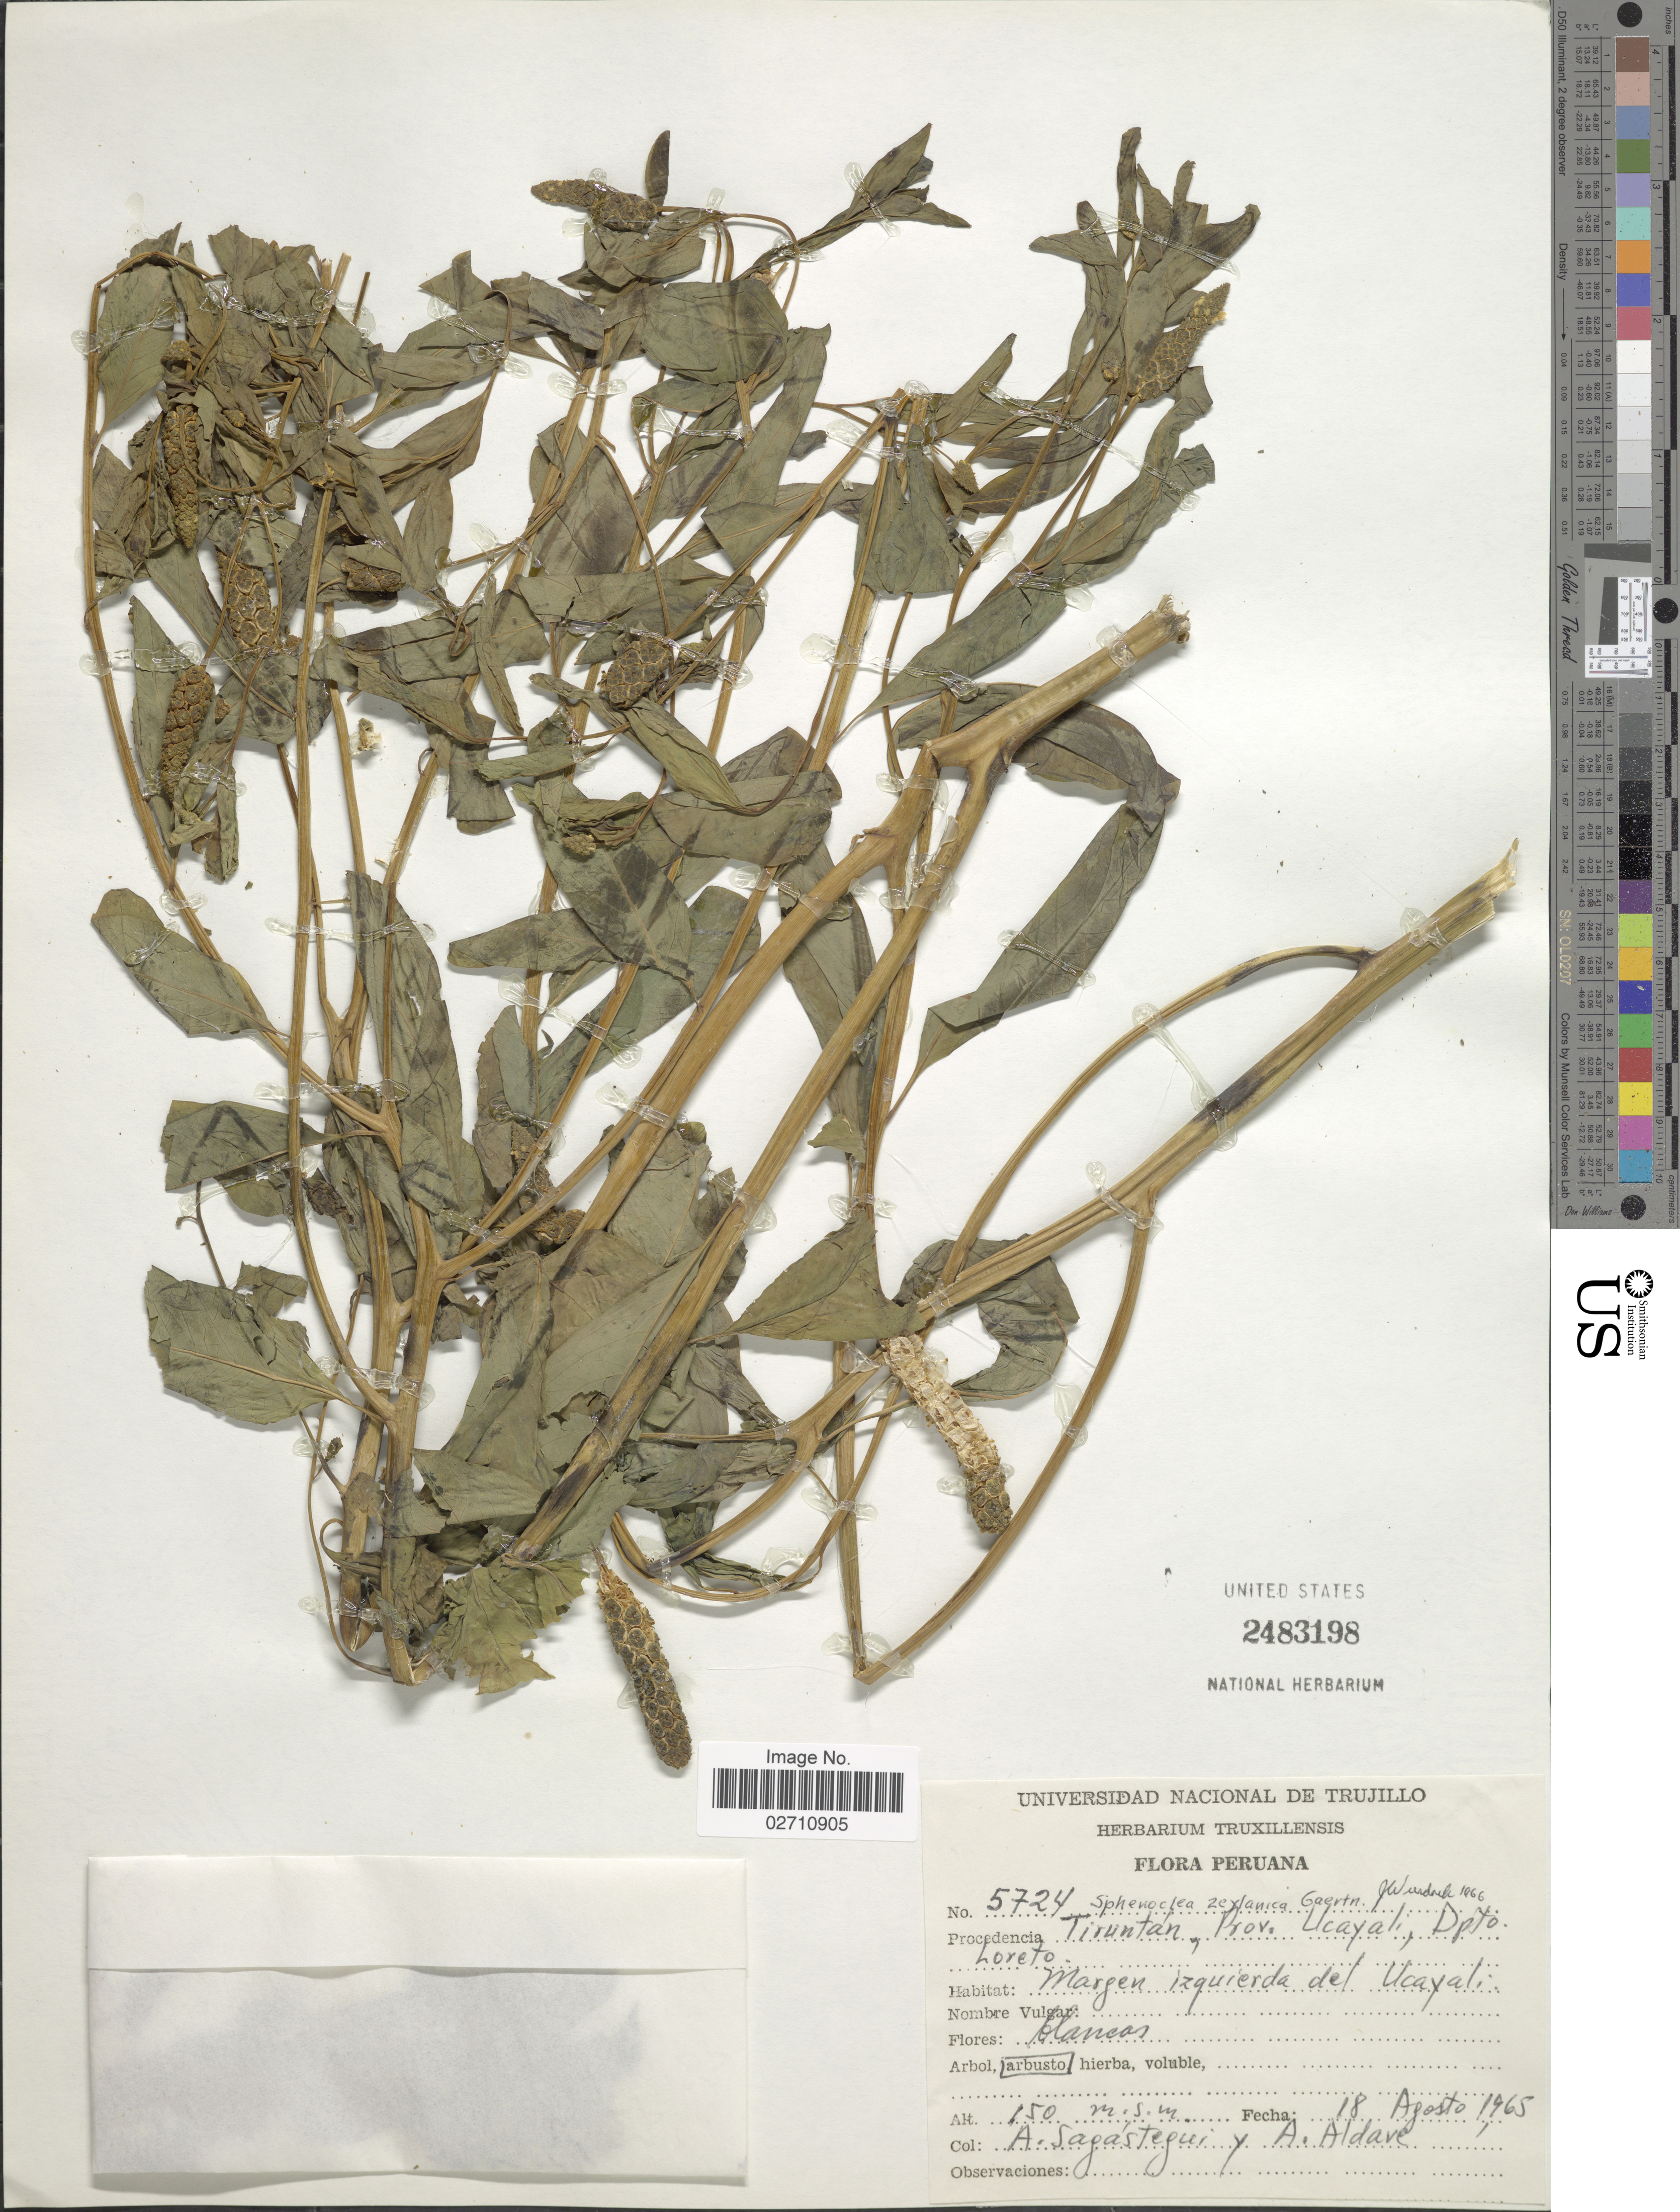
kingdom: Plantae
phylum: Tracheophyta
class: Magnoliopsida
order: Solanales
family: Sphenocleaceae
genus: Sphenoclea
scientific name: Sphenoclea zeylanica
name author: Gaertn.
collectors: A. Sagástegui A. & A. Aldave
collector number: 5724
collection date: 1965-08-18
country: Peru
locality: Tiruntan, Prov. Ucayali, Dpto. Loreto. Margen izquierda del Ucayali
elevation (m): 150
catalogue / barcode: US 2483198